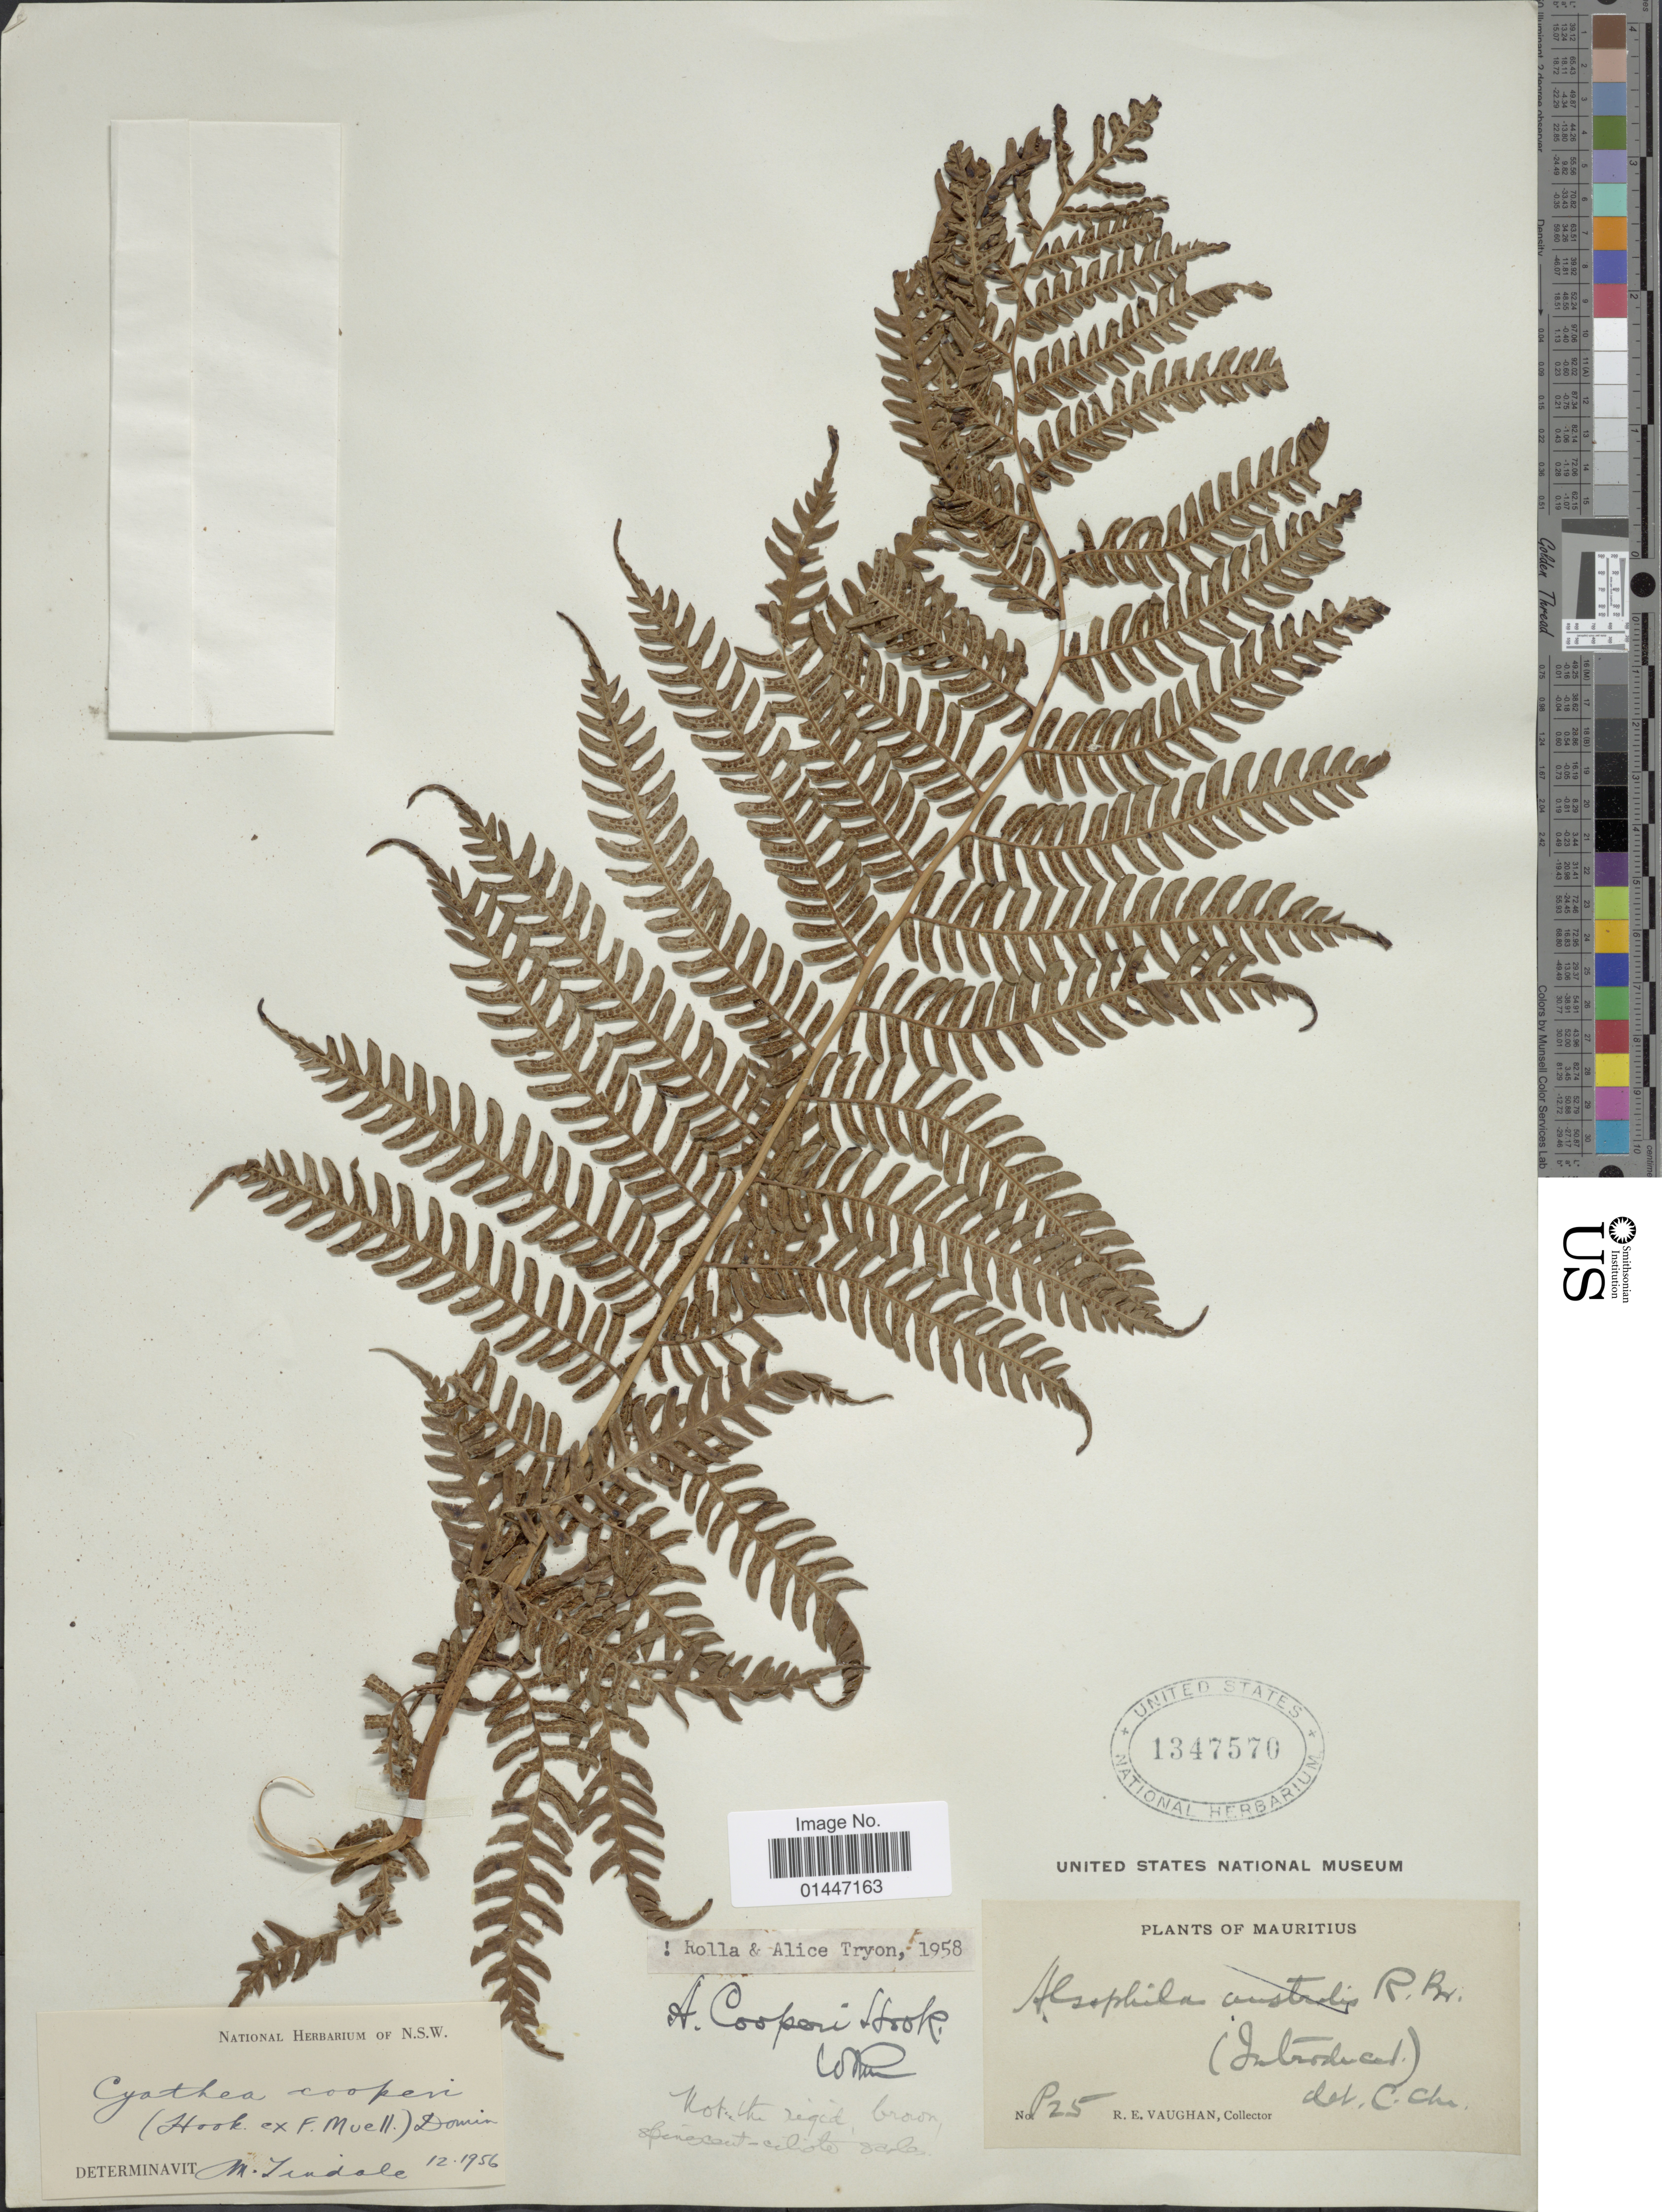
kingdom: Plantae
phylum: Tracheophyta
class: Polypodiopsida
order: Cyatheales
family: Cyatheaceae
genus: Sphaeropteris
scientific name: Sphaeropteris cooperi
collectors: R. Vaughan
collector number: P25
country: Mauritius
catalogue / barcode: US 1347570